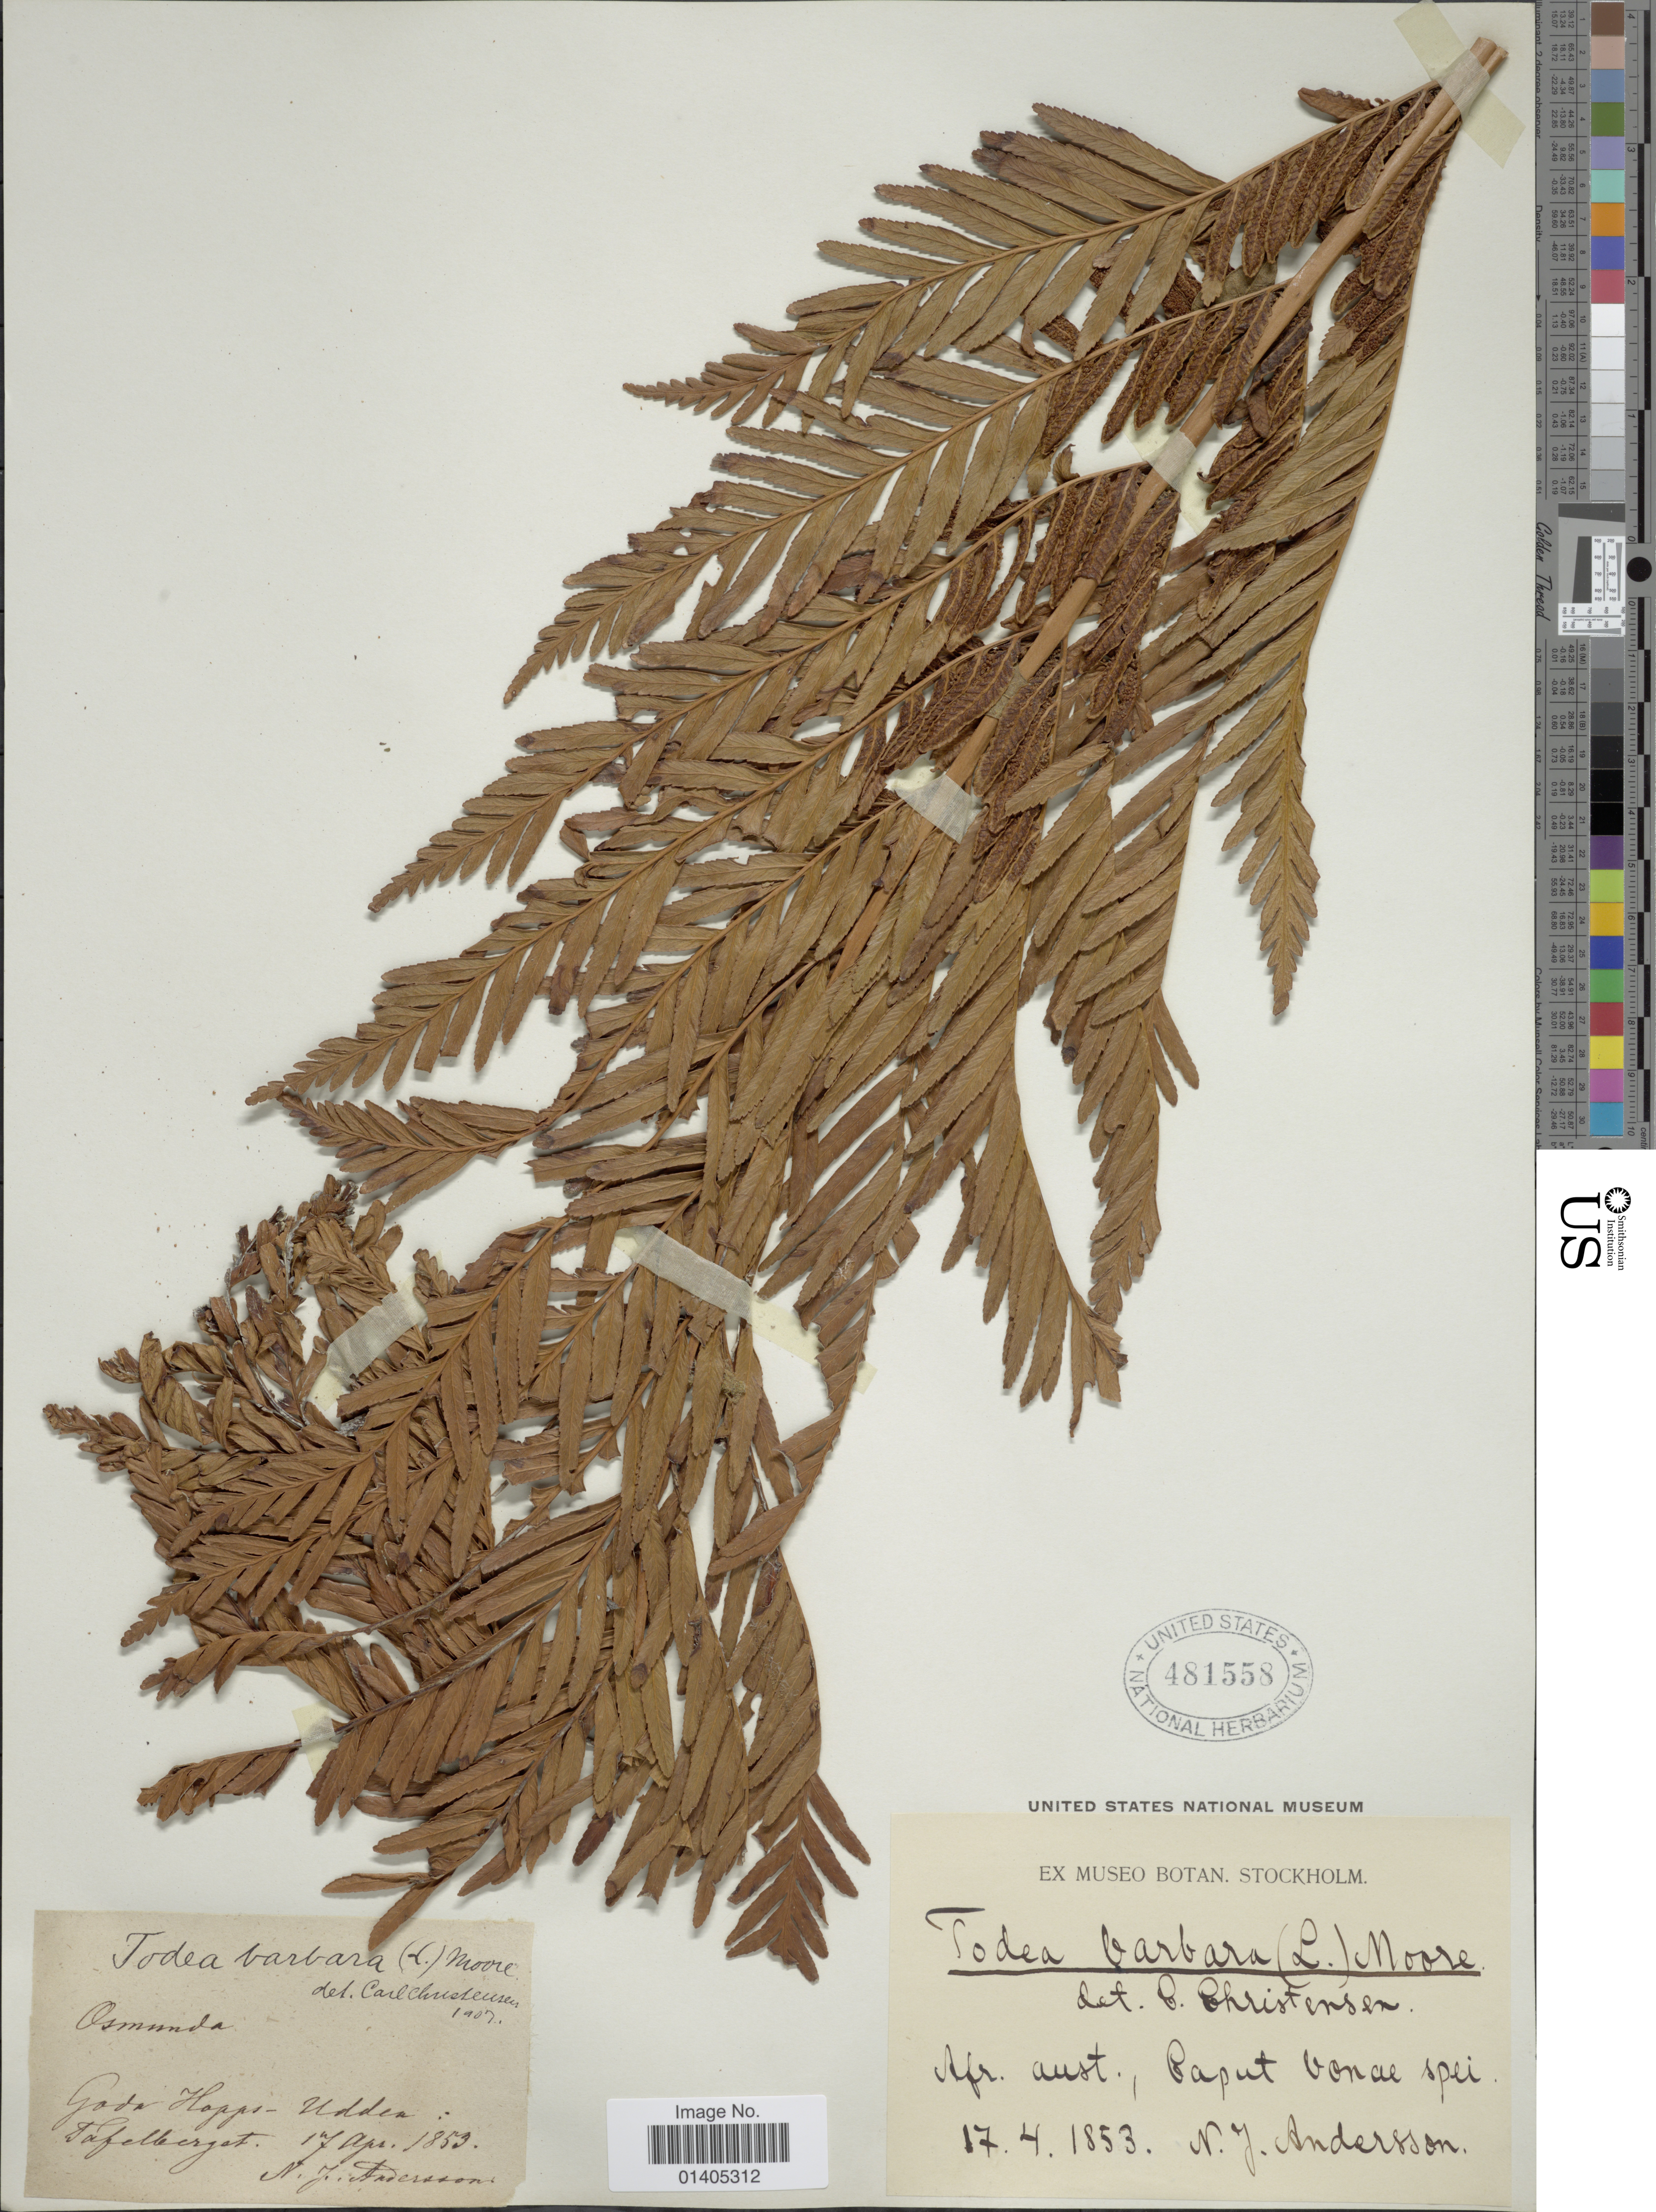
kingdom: Plantae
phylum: Tracheophyta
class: Polypodiopsida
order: Osmundales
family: Osmundaceae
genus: Todea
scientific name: Todea barbara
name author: T. Moore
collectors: N. J. Andersson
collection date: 1853-04-17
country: South Africa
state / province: Western Cape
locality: Tafelbergat. Caput bonae spei.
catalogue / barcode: US 481558